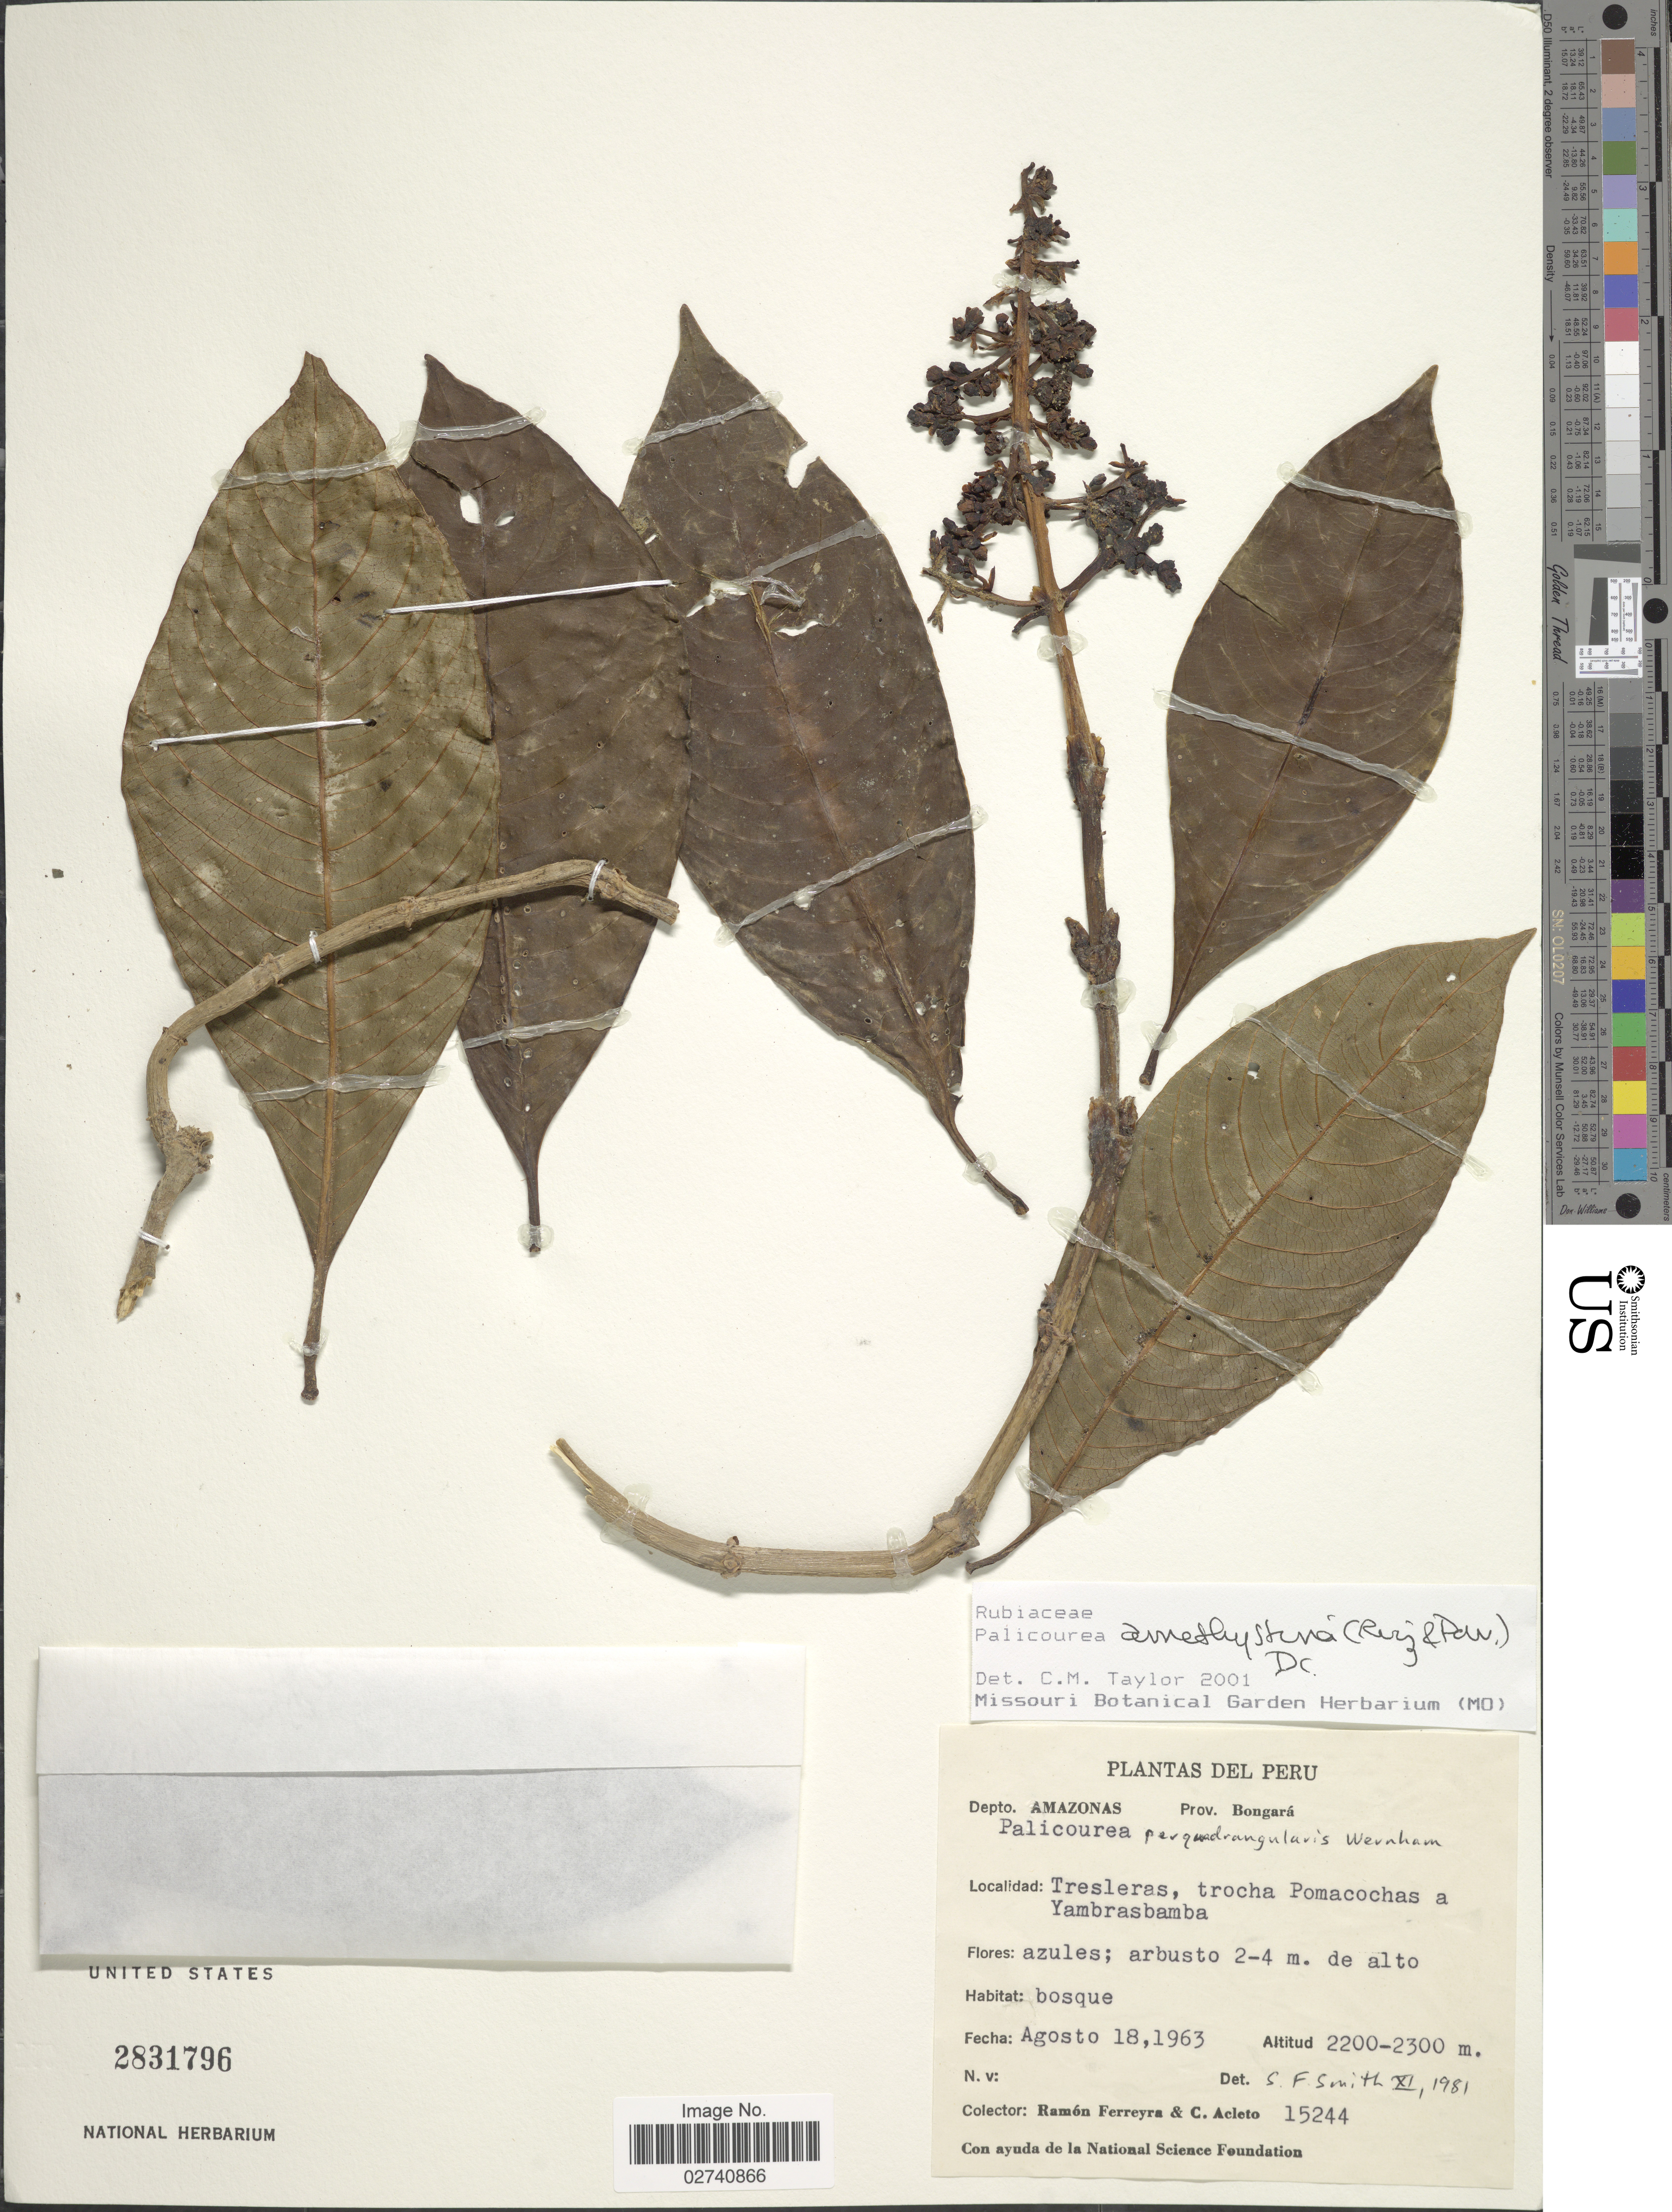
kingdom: Plantae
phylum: Tracheophyta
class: Magnoliopsida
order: Gentianales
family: Rubiaceae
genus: Palicourea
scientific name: Palicourea amethystina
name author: (Ruiz & Pav.) DC.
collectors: R. A. Ferreyra & C. Acleto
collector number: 15244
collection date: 1963-08-18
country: Peru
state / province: Amazonas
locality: Prov. Bongara. Tresleras, trocha Pomacochas a Yambrasbamba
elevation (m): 2200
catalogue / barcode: US 2831796